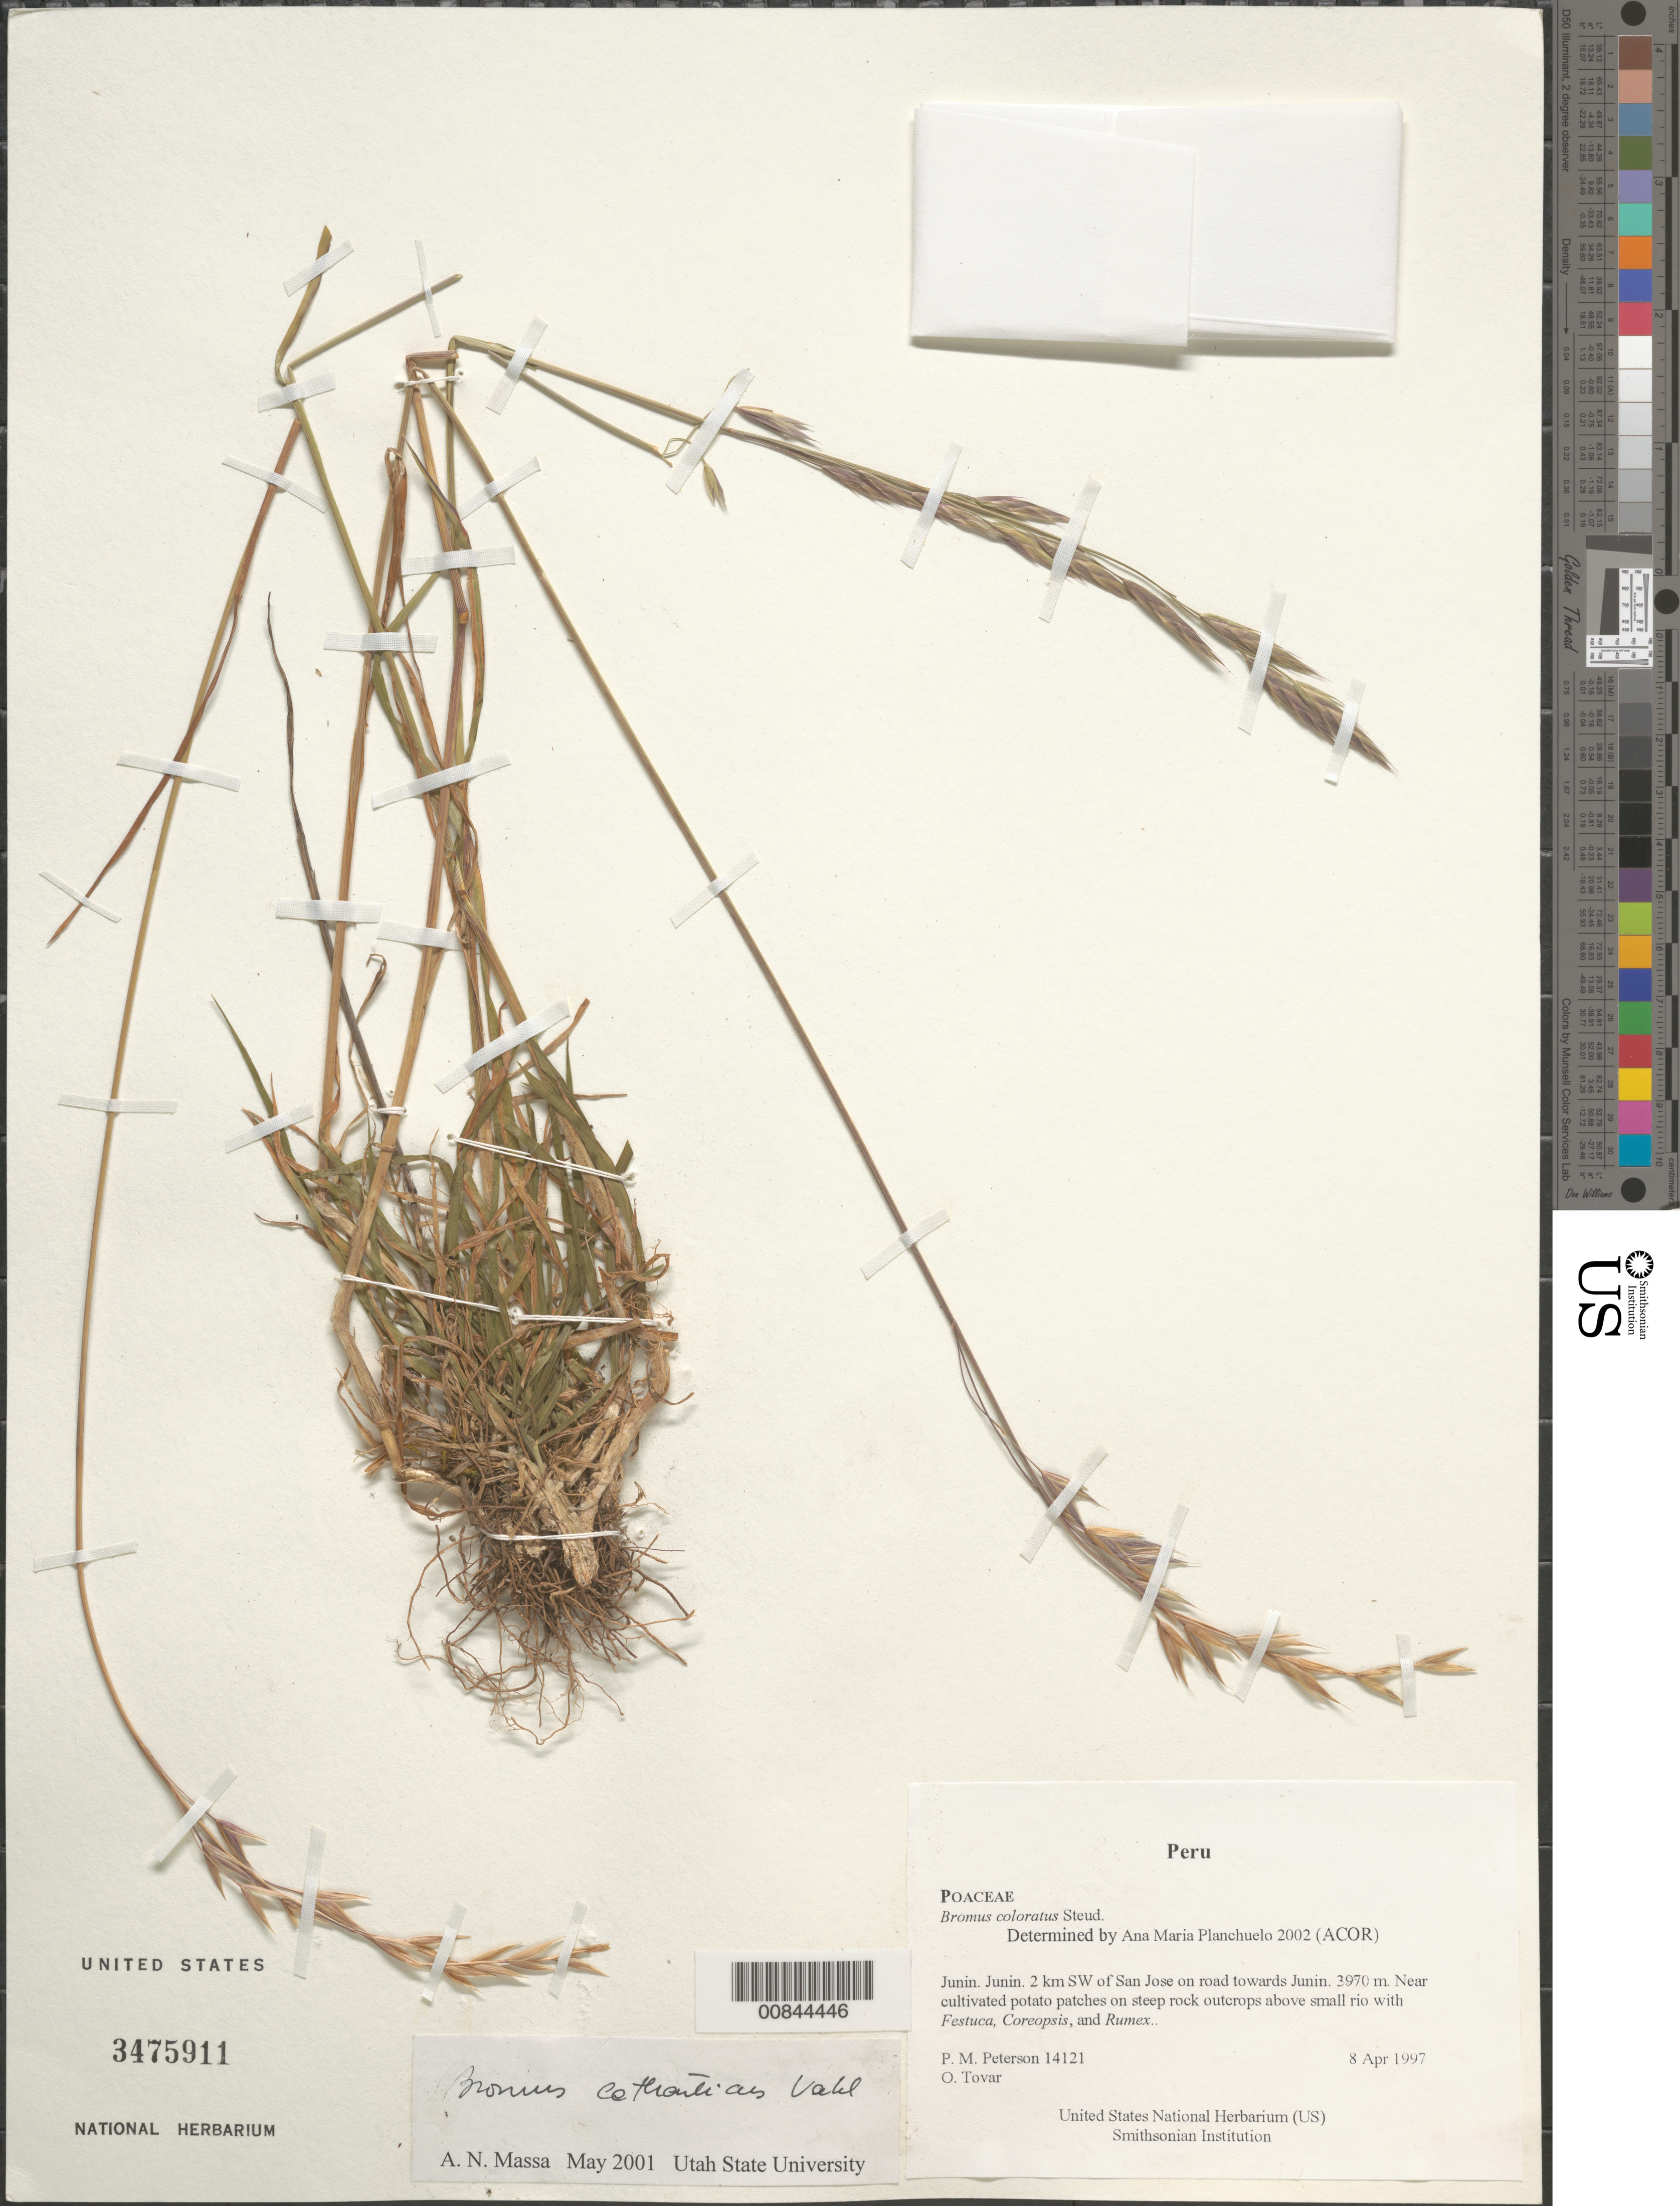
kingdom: Plantae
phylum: Tracheophyta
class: Liliopsida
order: Poales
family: Poaceae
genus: Bromus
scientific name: Bromus catharticus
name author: Vahl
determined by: Planchuelo, A. M.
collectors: P. M. Peterson & Ó. Tovar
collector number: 14121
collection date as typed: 08 Apr 1997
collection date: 1997-04-08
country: Peru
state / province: Junín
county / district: Junín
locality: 2 km SW of San Jose on road towards Junin.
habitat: Near cultivated potato patches on steep rock outcrops above small rio with Festuca, Coreopsis, and Rumex.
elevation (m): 3970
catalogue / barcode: US 3475911